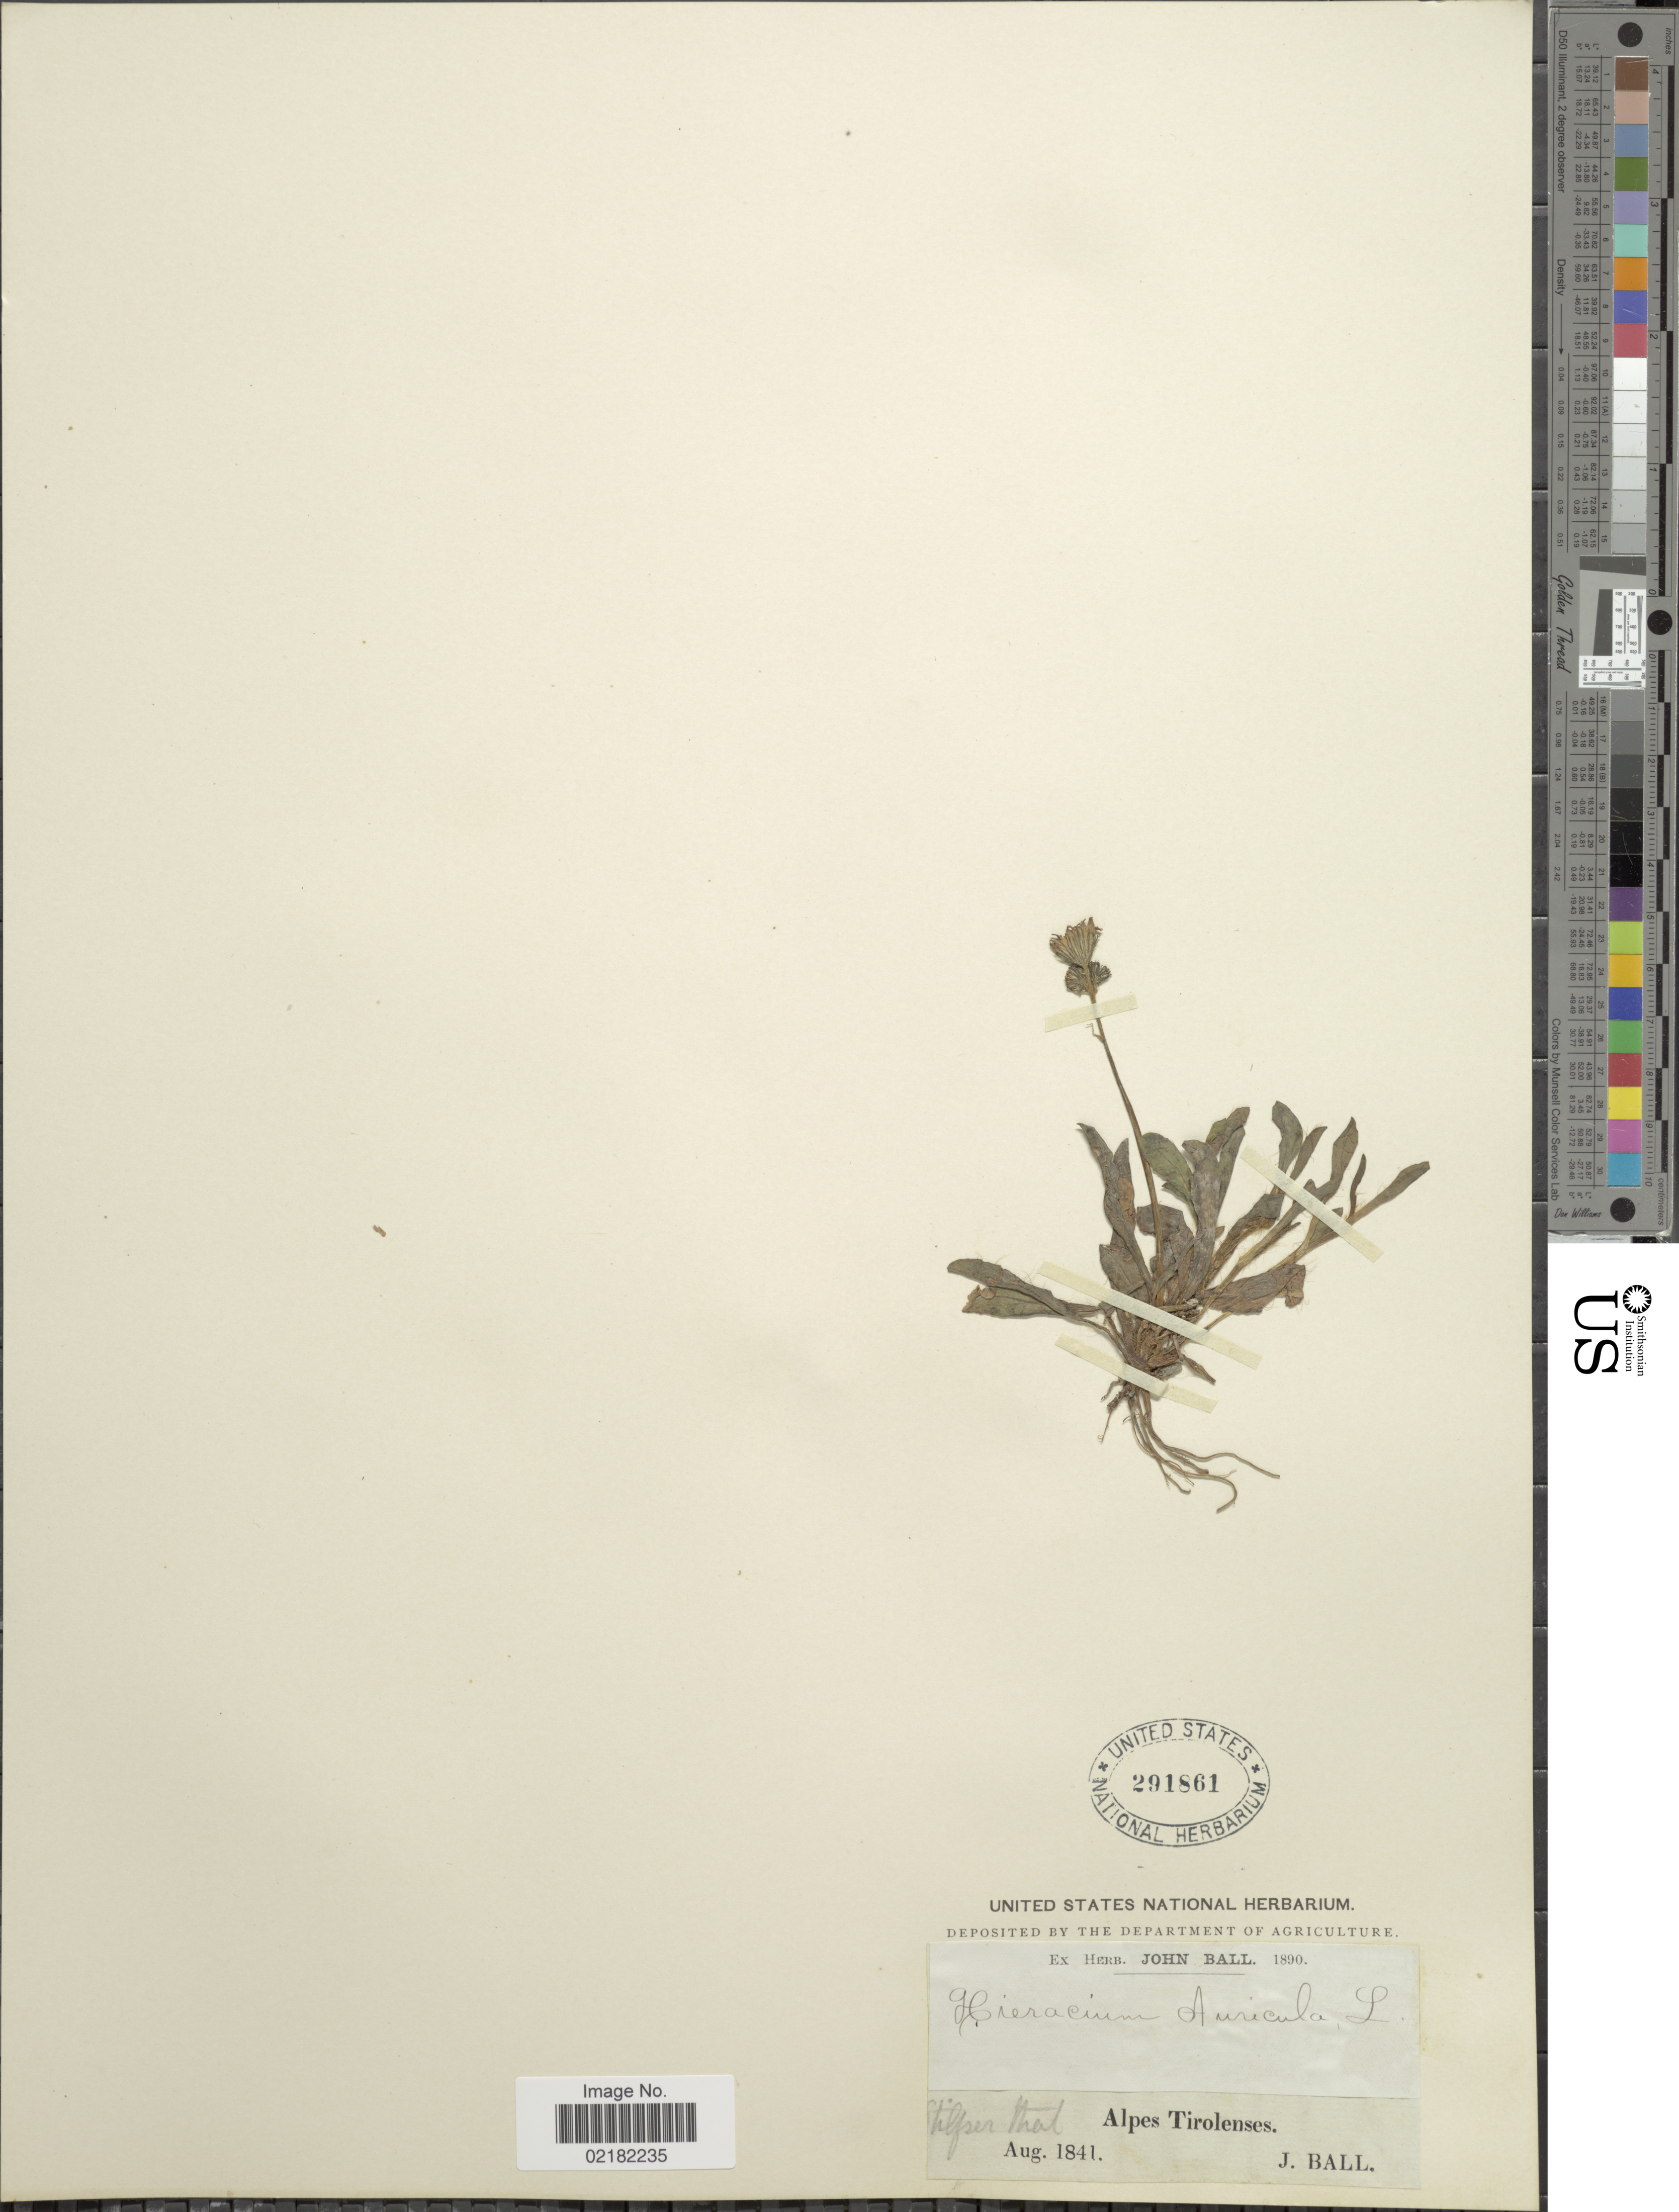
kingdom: Plantae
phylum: Tracheophyta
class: Magnoliopsida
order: Asterales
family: Asteraceae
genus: Pilosella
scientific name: Pilosella floribunda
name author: (Wimm. & Grab.) Fr. a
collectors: J. Ball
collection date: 1841-08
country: Austria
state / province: Tirol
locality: Alpes Tirolenses, Stilfserthal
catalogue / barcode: US 291861